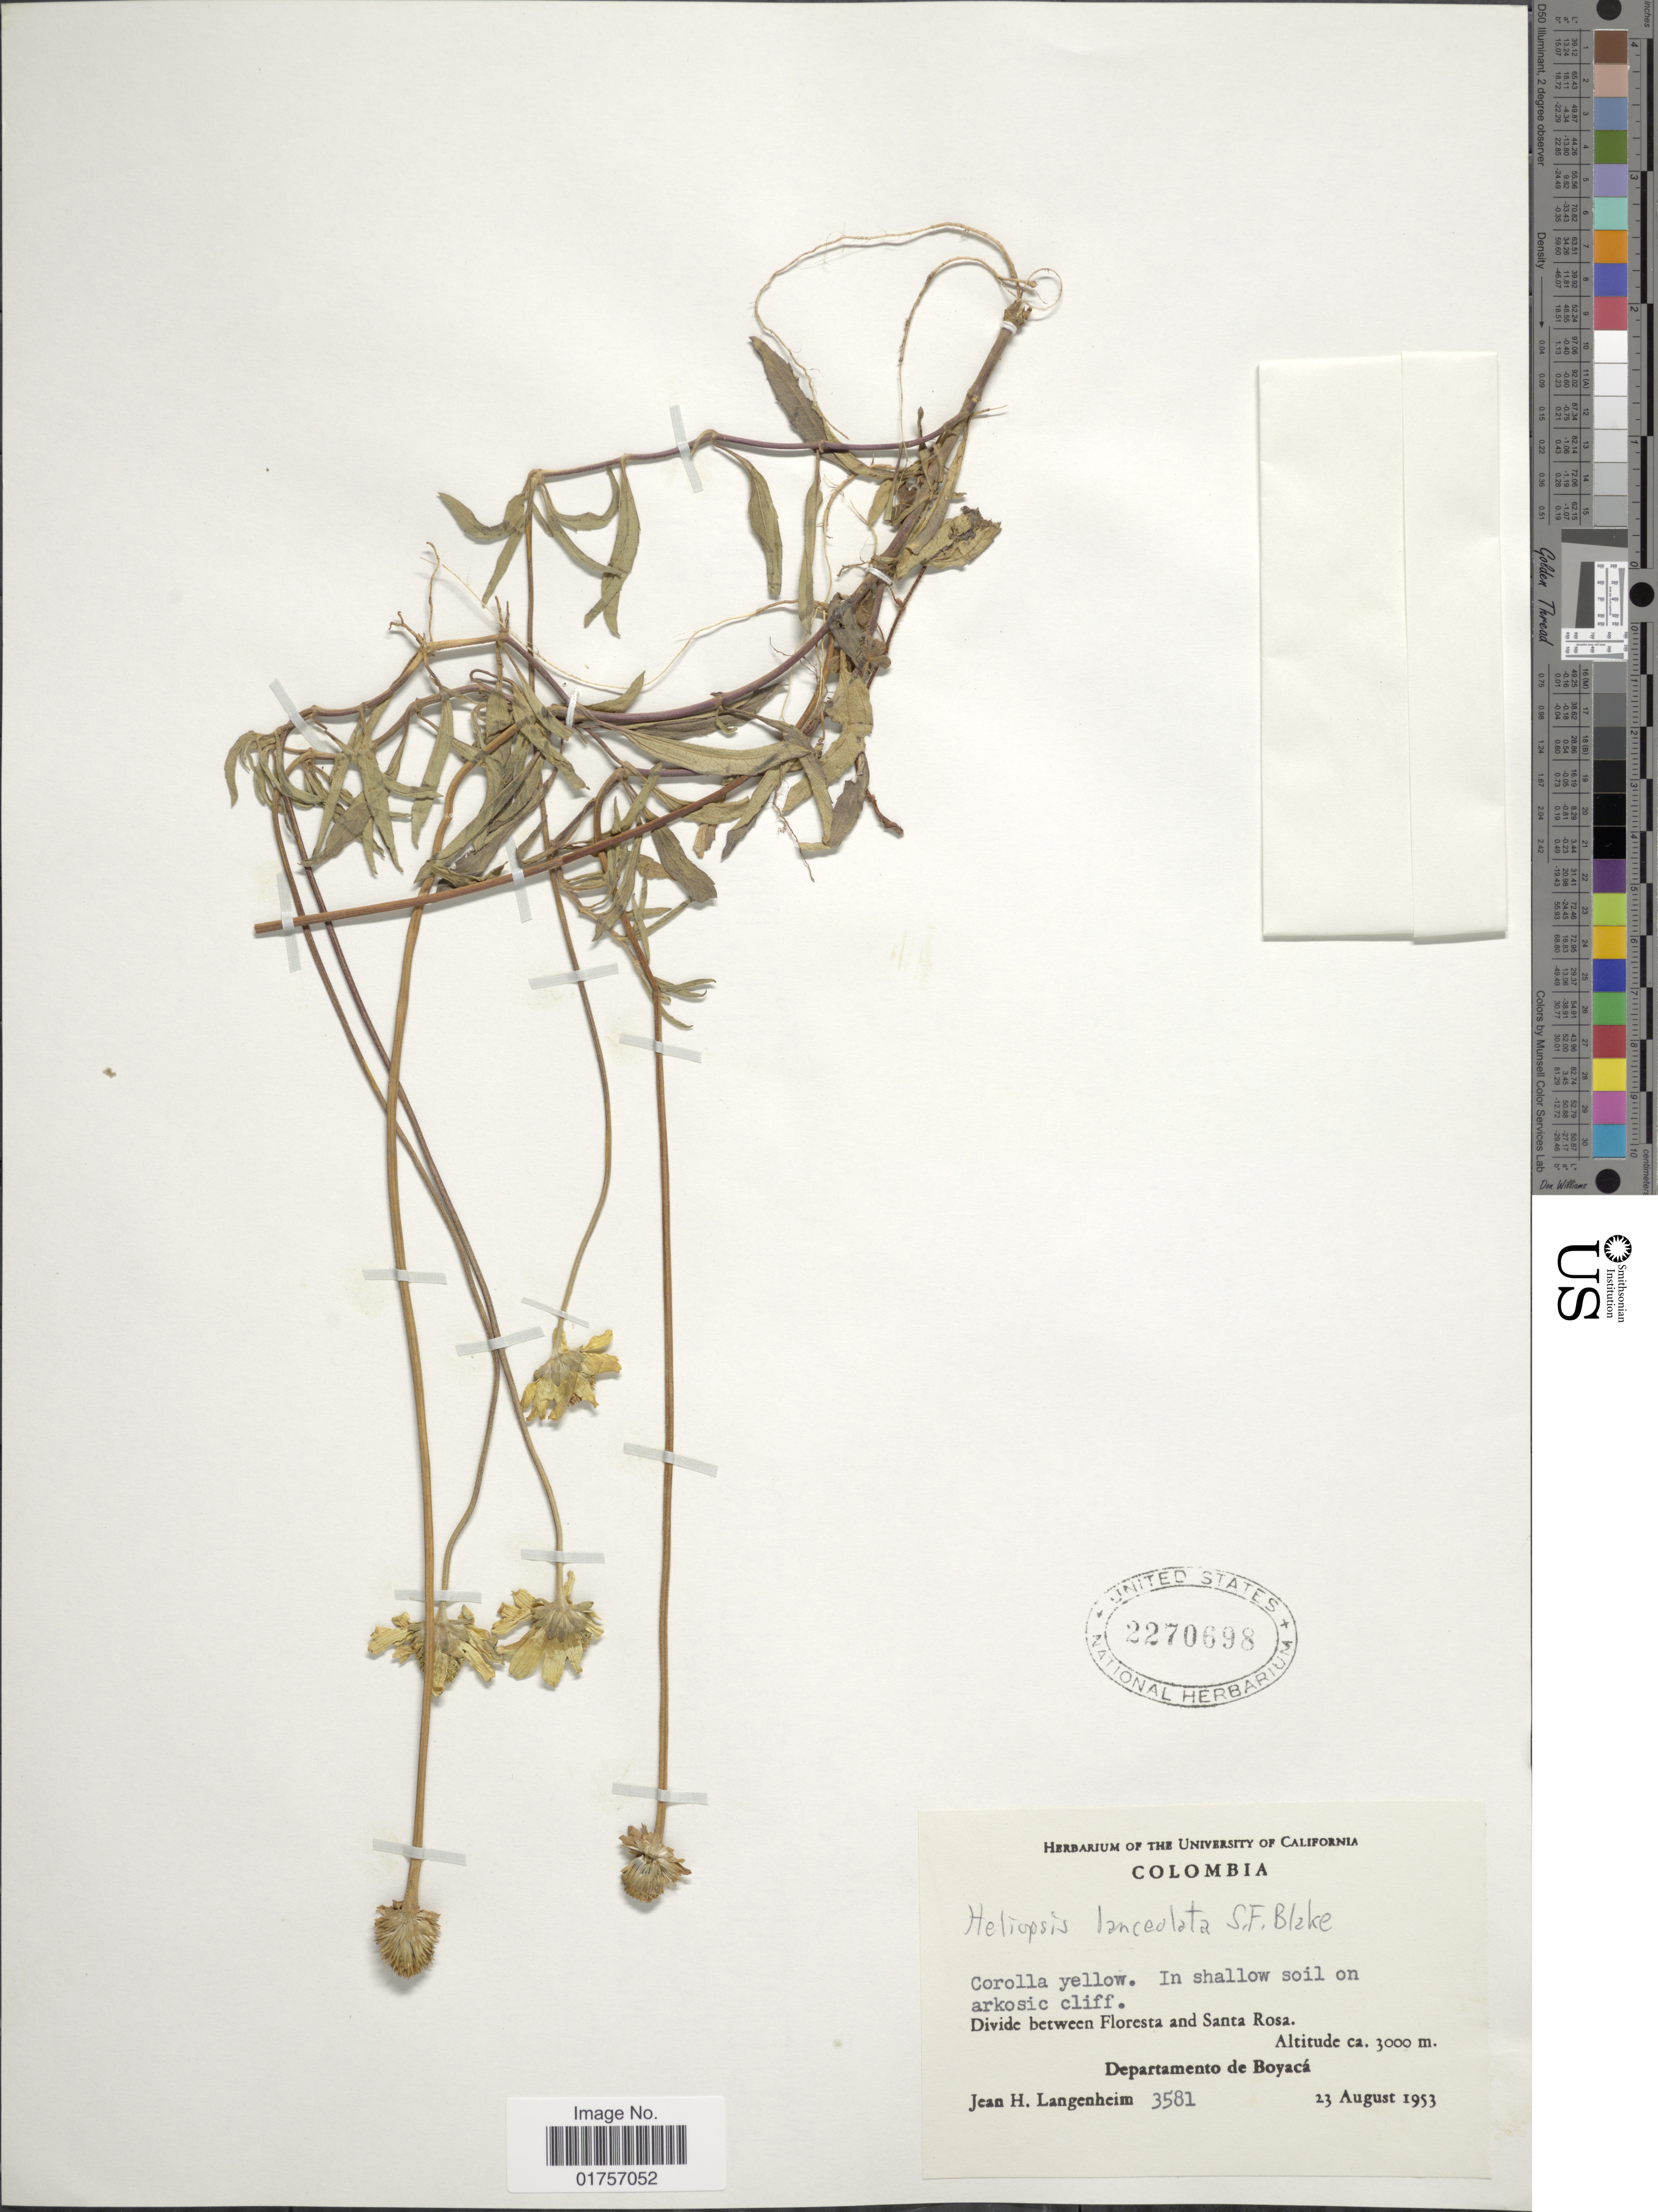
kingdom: Plantae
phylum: Tracheophyta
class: Magnoliopsida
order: Asterales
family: Asteraceae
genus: Heliopsis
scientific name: Heliopsis lanceolata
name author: S.F. Blake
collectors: J. H. Langenheim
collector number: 3581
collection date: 1953-08-23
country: Colombia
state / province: Boyacá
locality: Divide between Floresta and Santa Rosa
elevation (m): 3000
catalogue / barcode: US 2270698